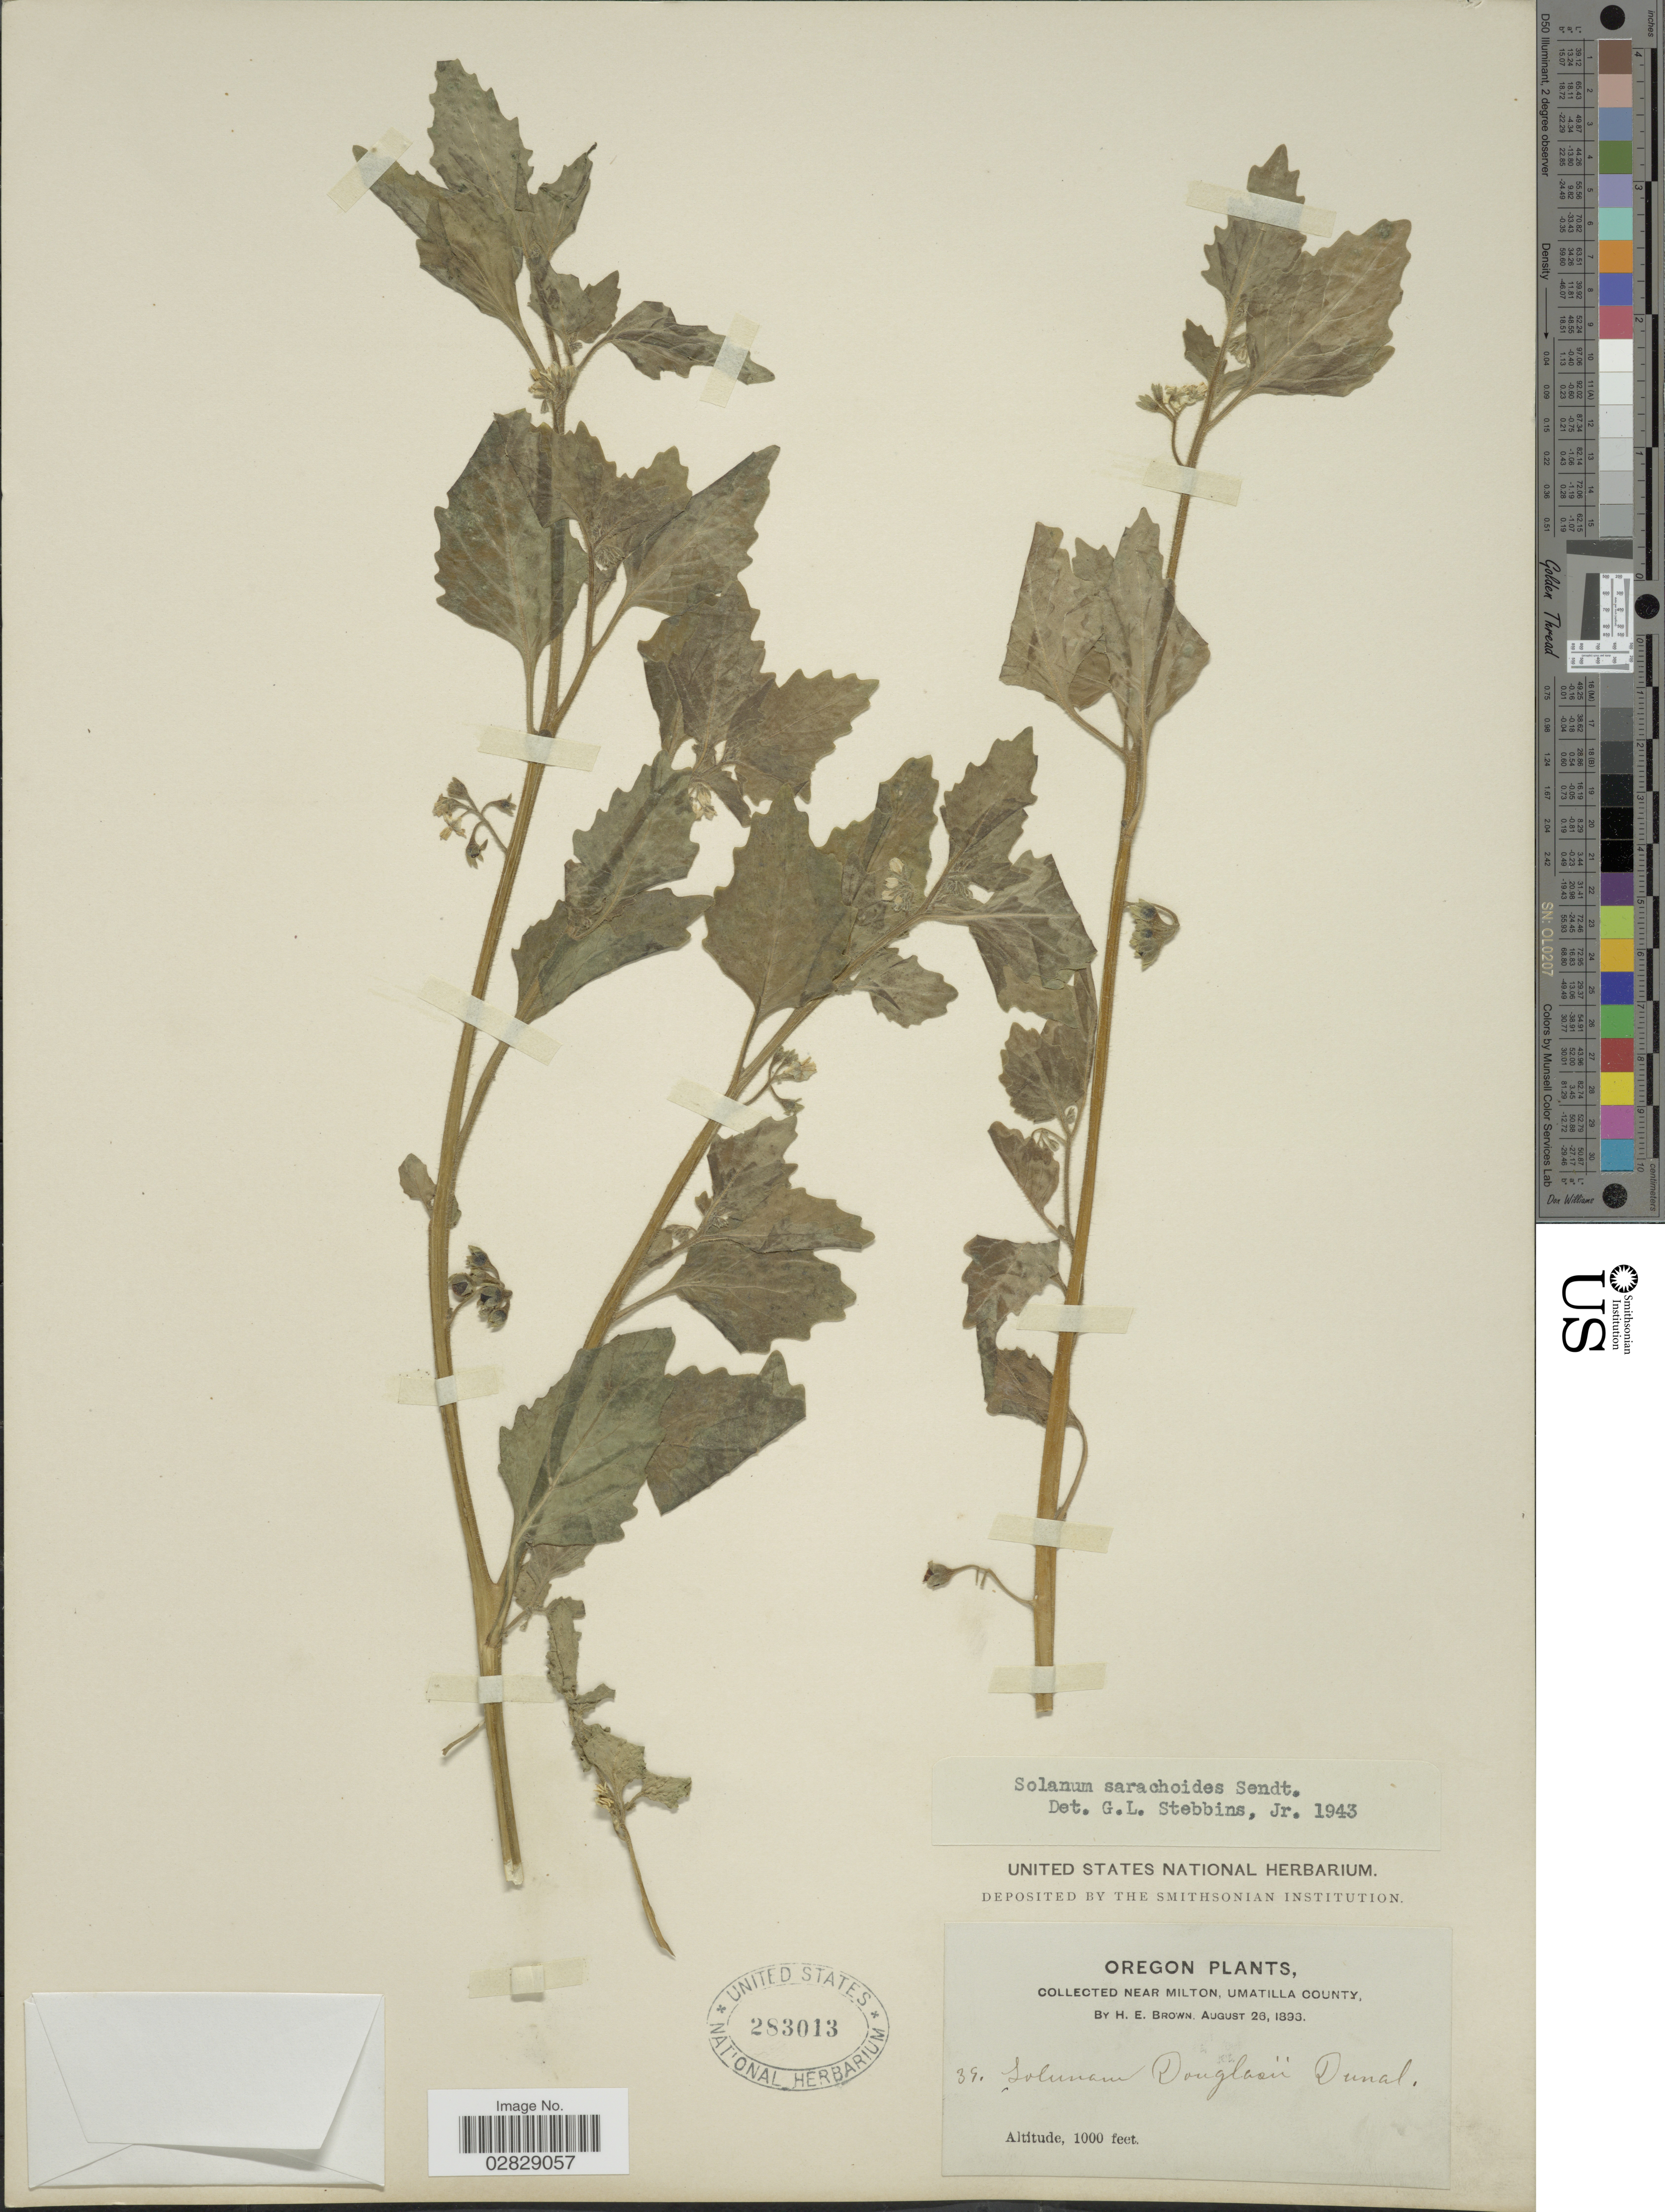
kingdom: Plantae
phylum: Tracheophyta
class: Magnoliopsida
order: Solanales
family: Solanaceae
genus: Solanum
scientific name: Solanum sarachoides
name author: Sendt.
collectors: H. E. Brown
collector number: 39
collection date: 1896-08-26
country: United States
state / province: Oregon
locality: Near Milton, Umatilla County.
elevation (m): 305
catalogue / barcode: US 283013